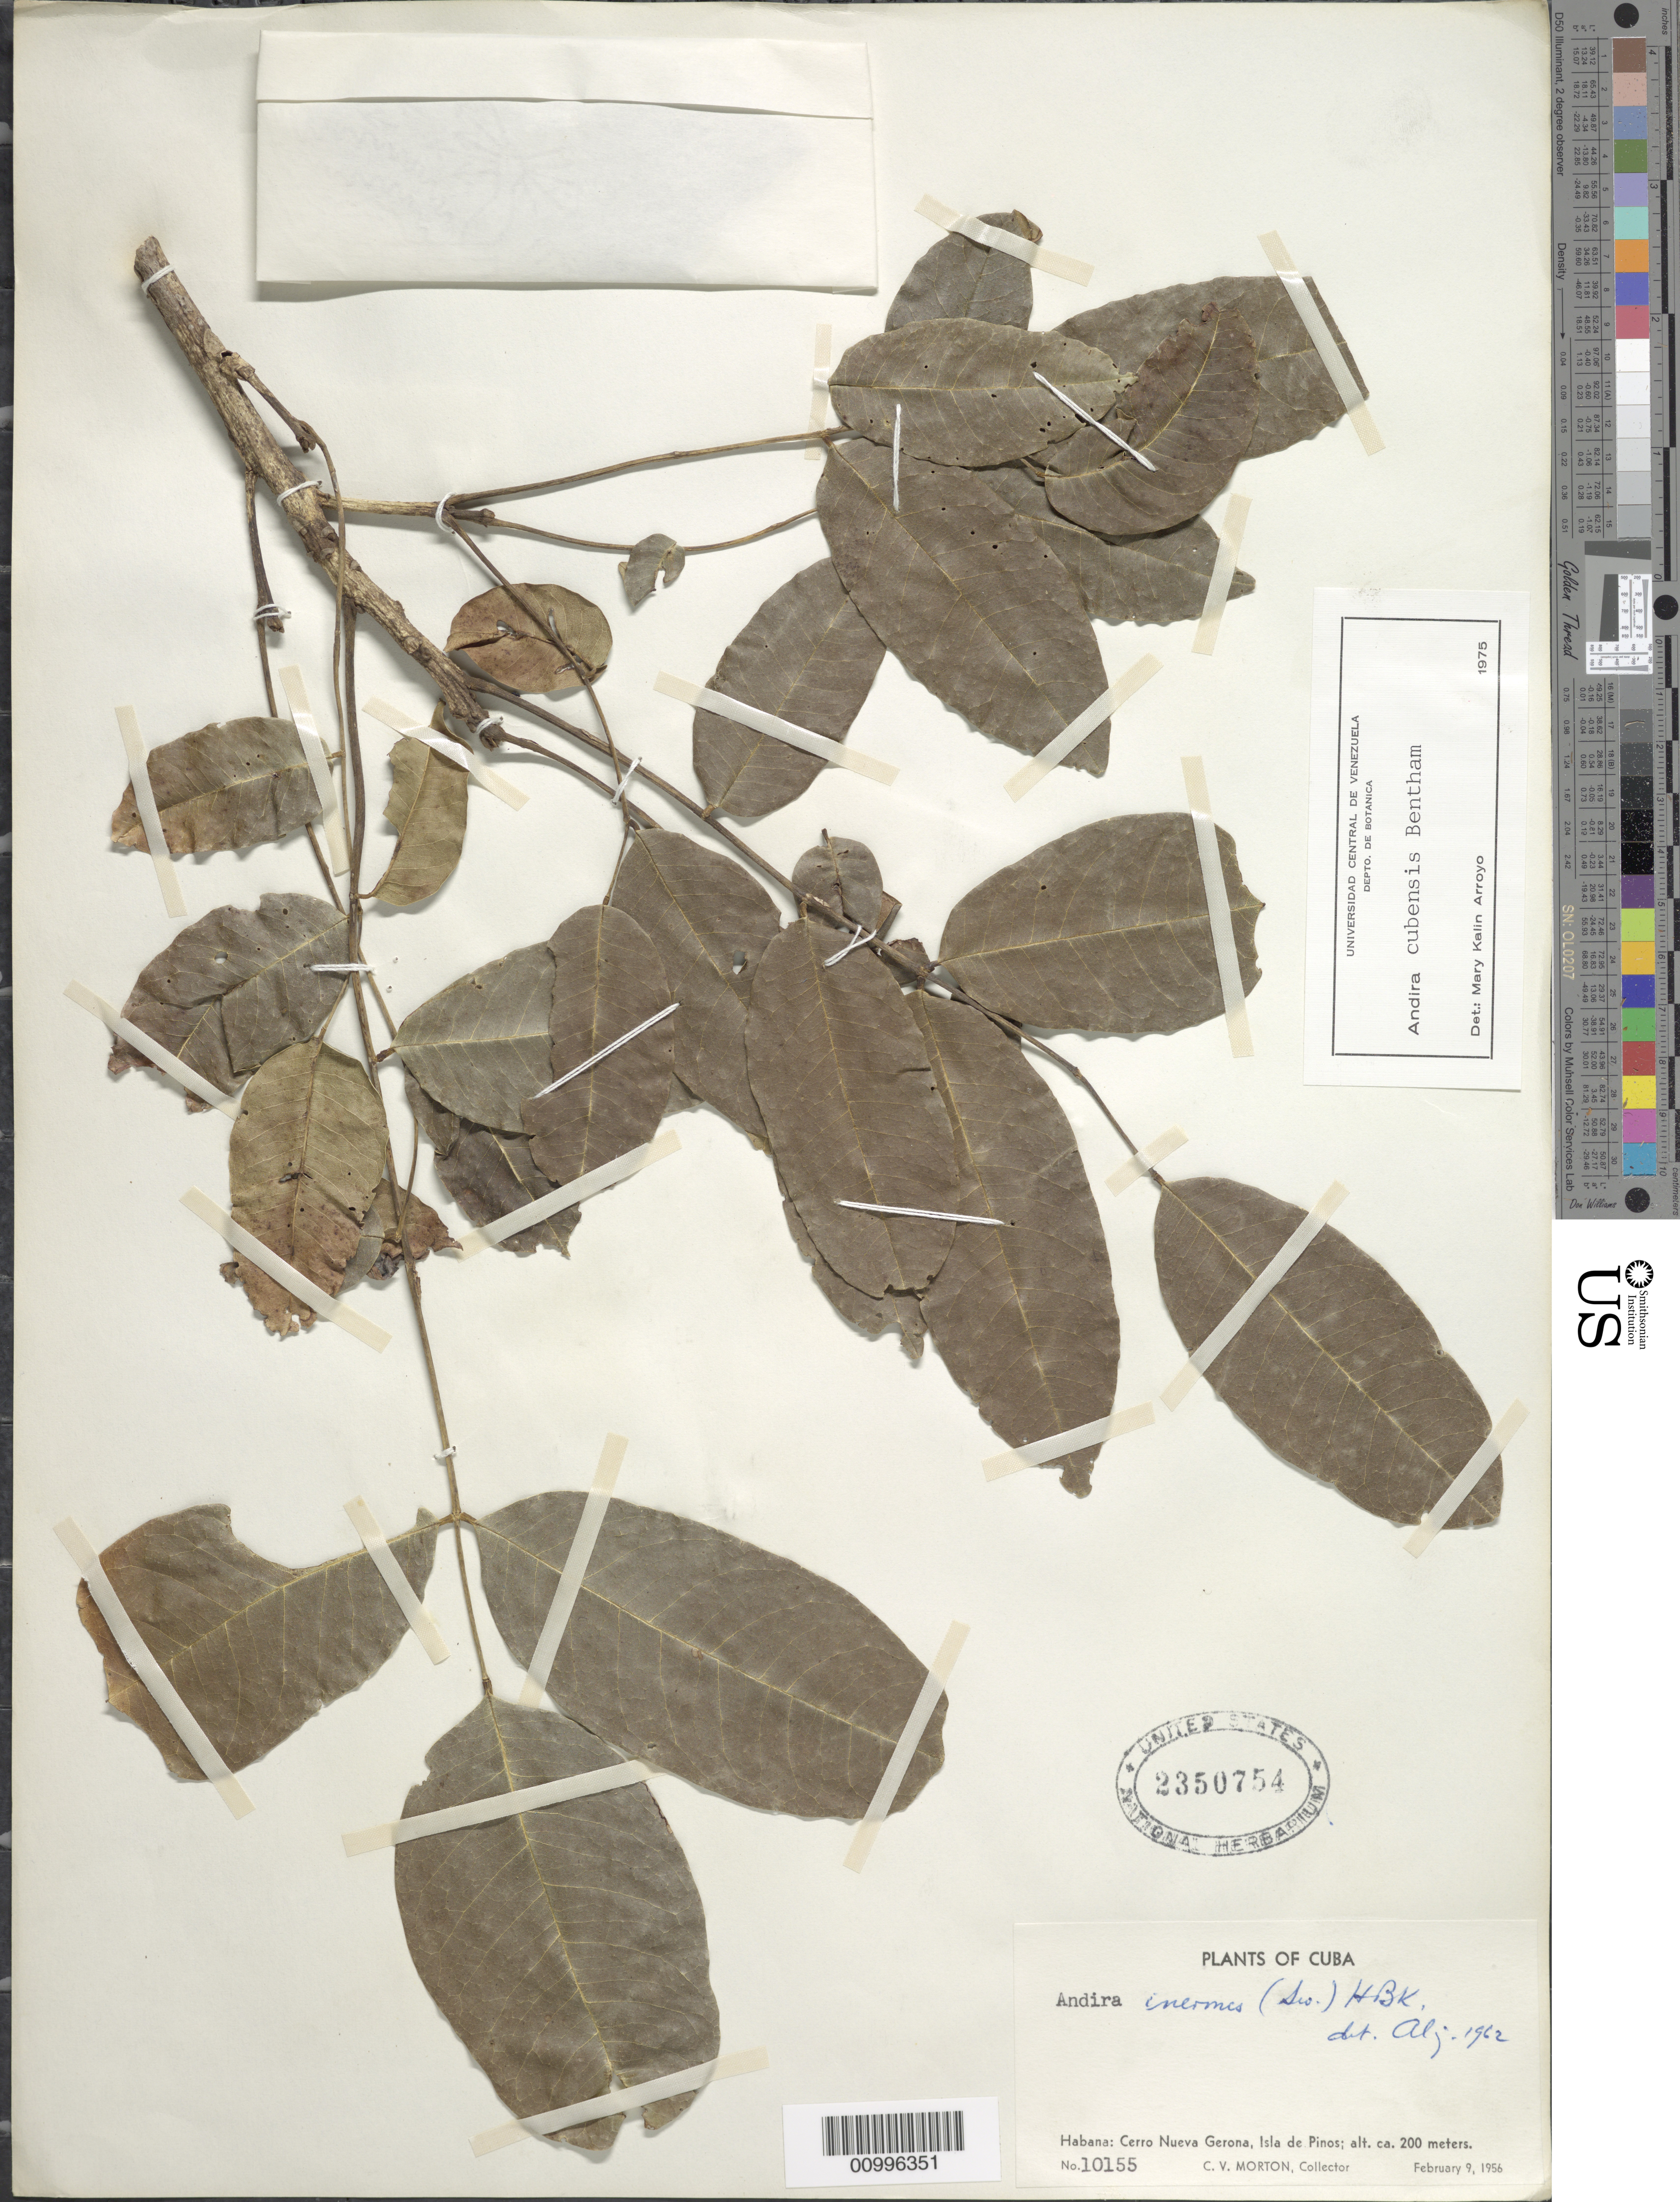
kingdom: Plantae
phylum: Tracheophyta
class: Magnoliopsida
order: Fabales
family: Fabaceae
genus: Andira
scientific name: Andira cubensis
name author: Benth.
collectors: C. V. Morton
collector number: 10155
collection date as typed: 09 Feb 1956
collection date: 1956-02-09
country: Cuba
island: Isla de la Juventud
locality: Cerro Nueva Gerona, Isla de Pinos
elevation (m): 200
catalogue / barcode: US 2350754